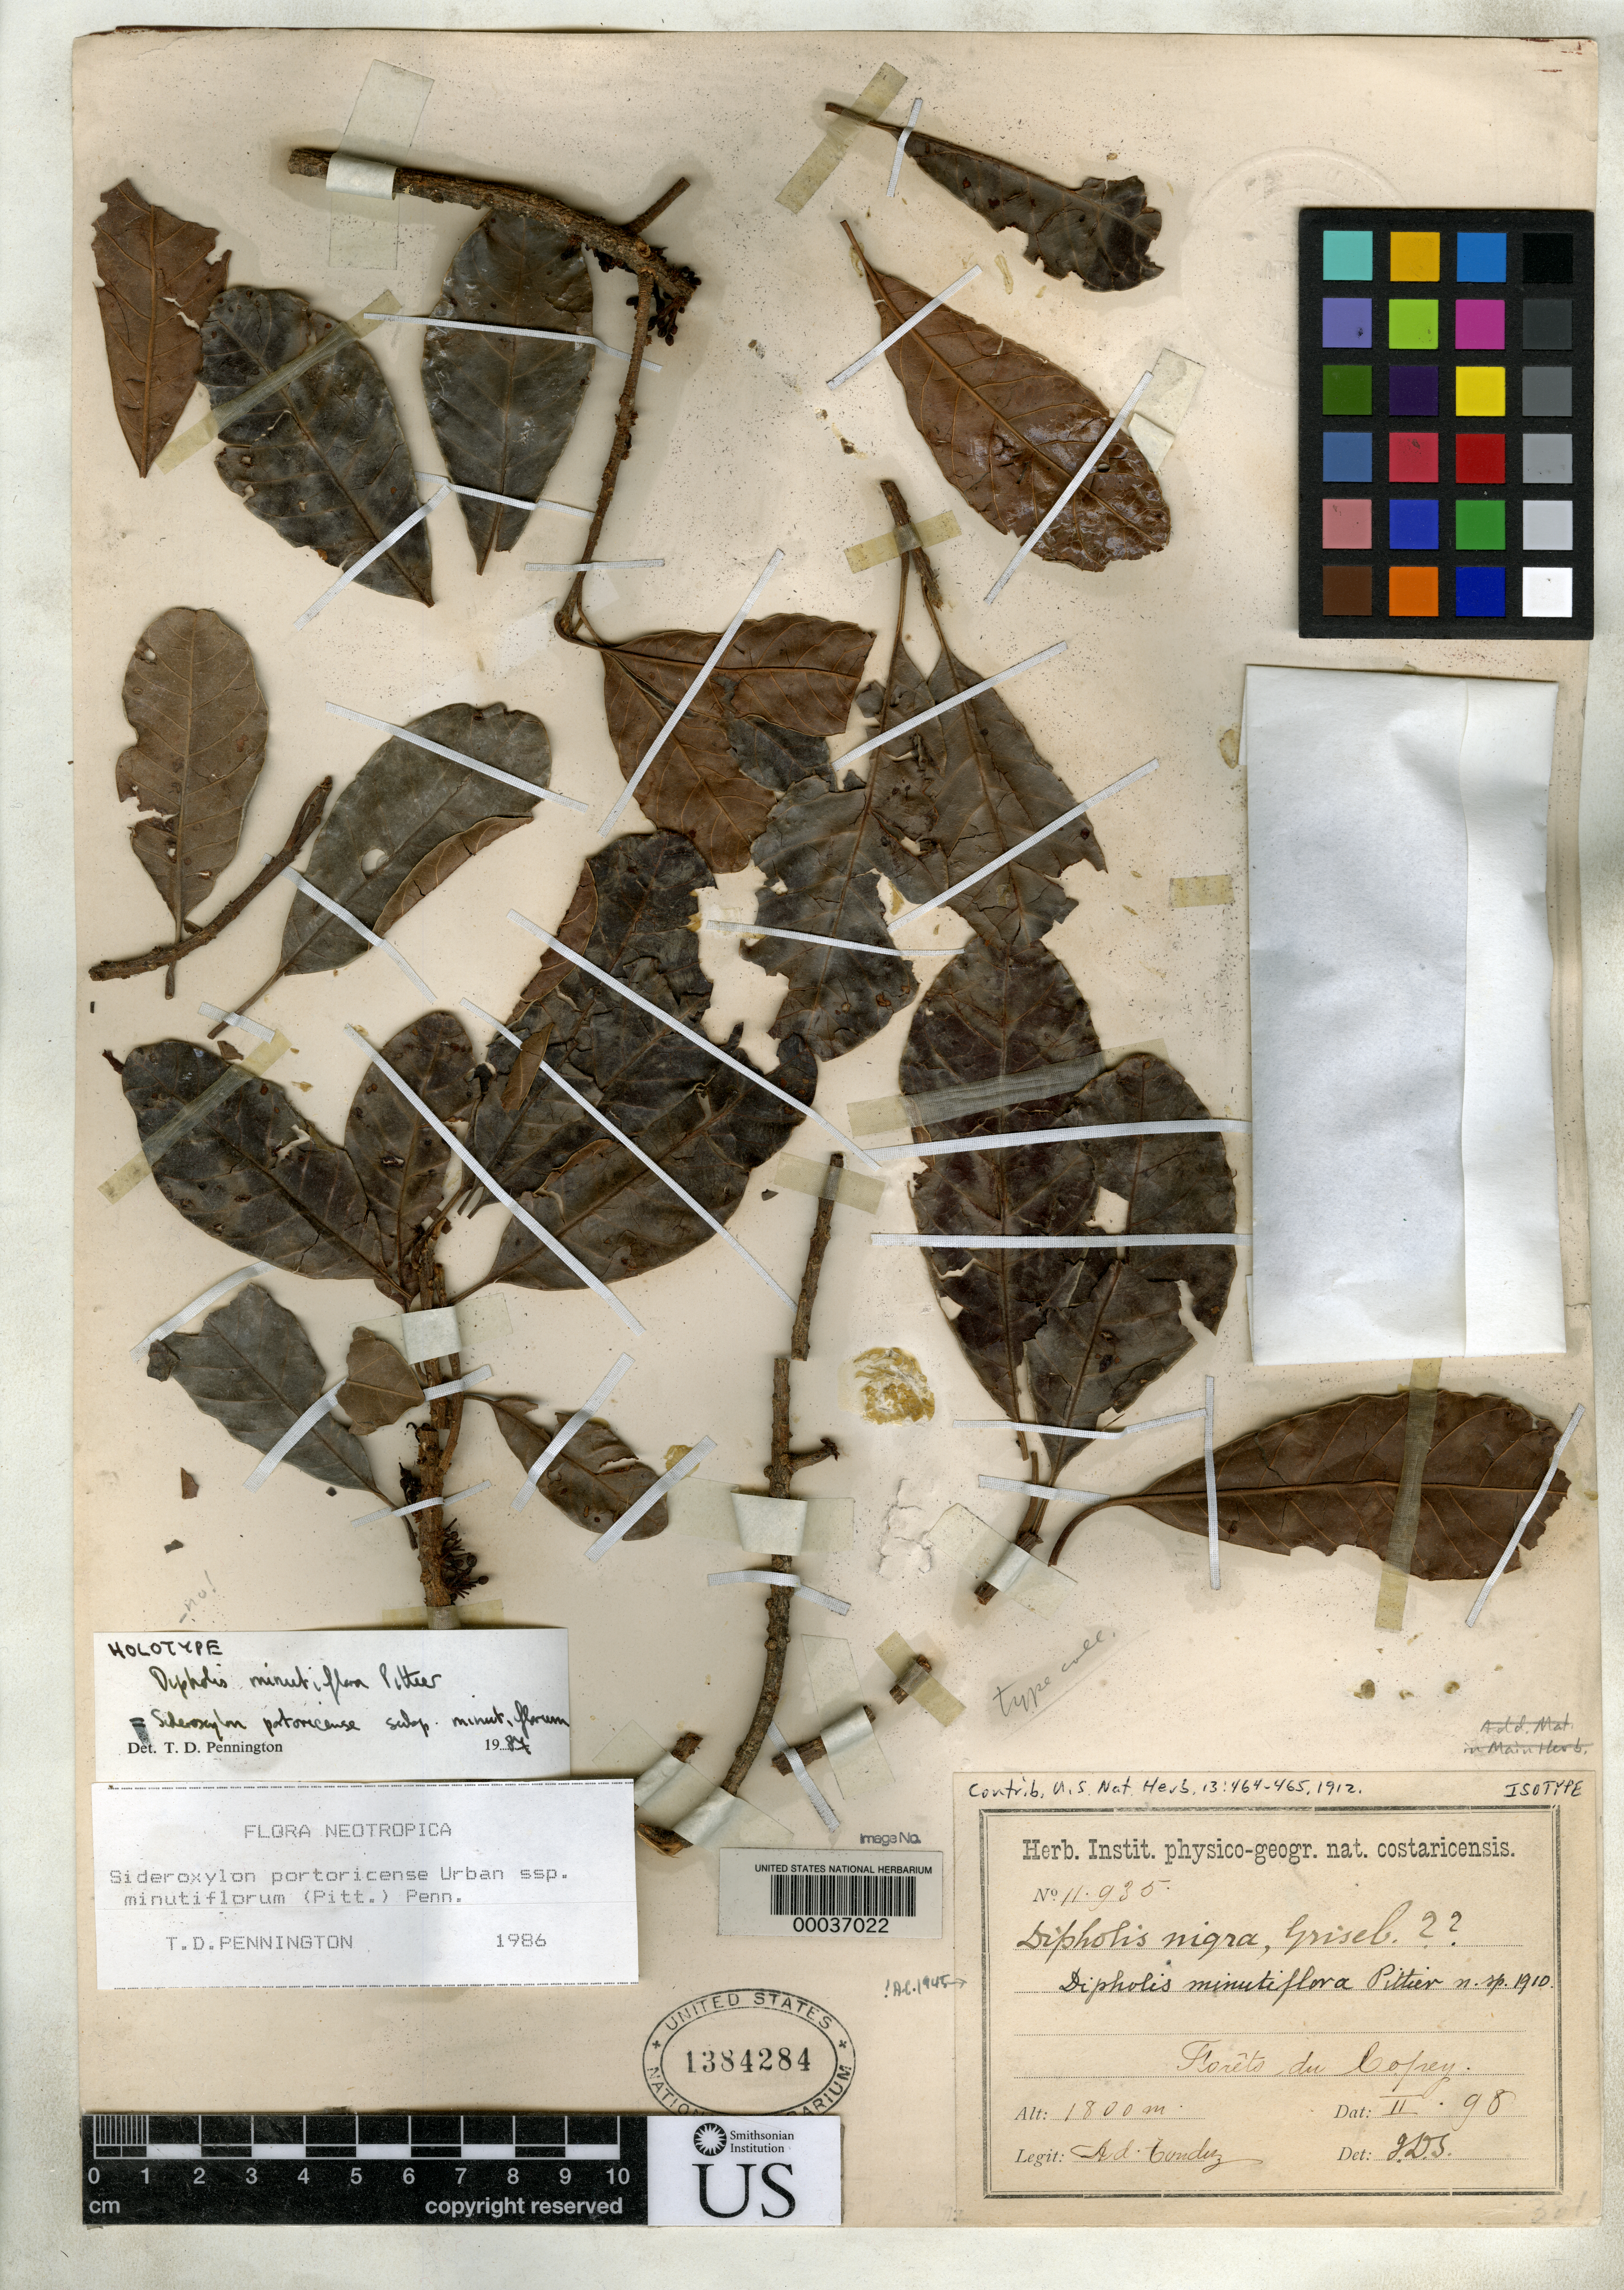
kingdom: Plantae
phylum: Tracheophyta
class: Magnoliopsida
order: Ericales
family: Sapotaceae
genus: Dipholis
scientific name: Dipholis minutiflora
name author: Pittier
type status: Isotype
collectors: A. Tonduz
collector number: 11935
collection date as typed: Feb 1898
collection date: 1898-02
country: Costa Rica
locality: Forets du Copey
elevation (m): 1800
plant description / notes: This sheet erroneously annotated as holotype by T.D. Pennington (protologue explicitly cites US sheet 333967 as "type").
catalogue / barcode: US 1384284